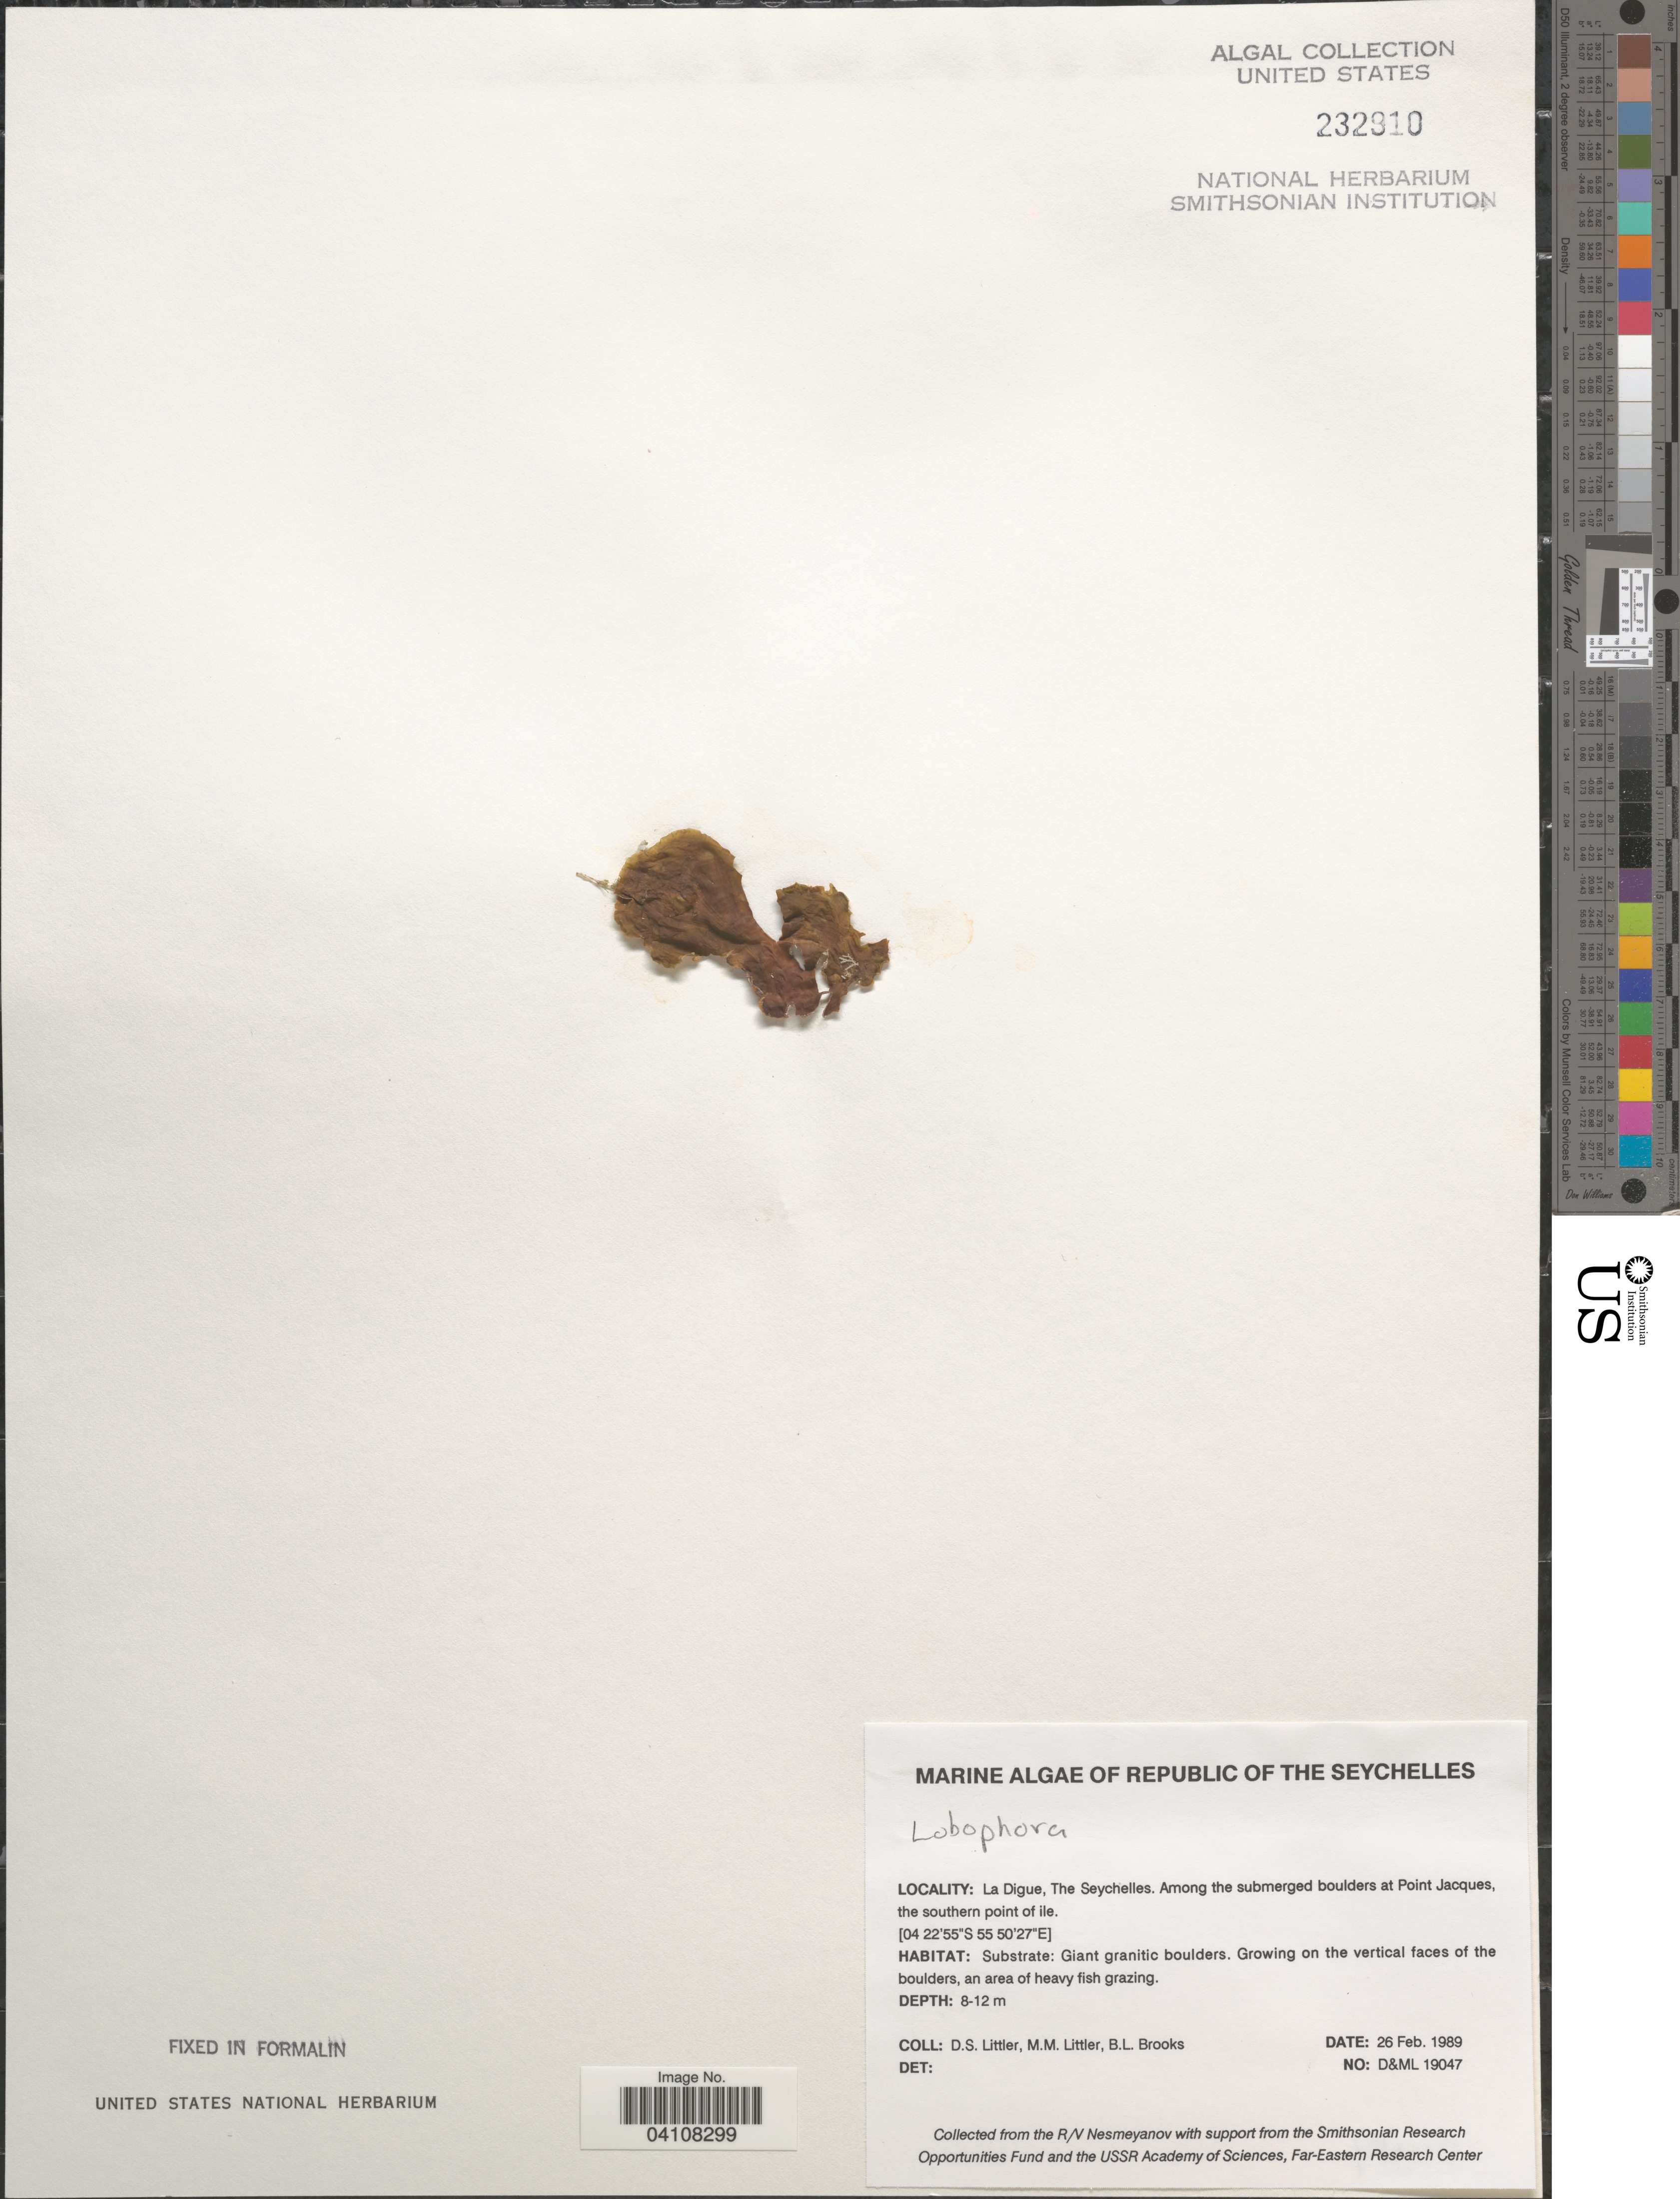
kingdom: Chromista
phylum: Ochrophyta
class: Phaeophyceae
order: Dictyotales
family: Dictyotaceae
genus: Lobophora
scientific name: Lobophora sp.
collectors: D. S. Littler & B. Brooks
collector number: D&ML19047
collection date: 1989-02-26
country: Seychelles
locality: Republic of The Seychelles. La Digue. Among the submerged boulders at Point Jacques, the southern point of ile.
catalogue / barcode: US 232910